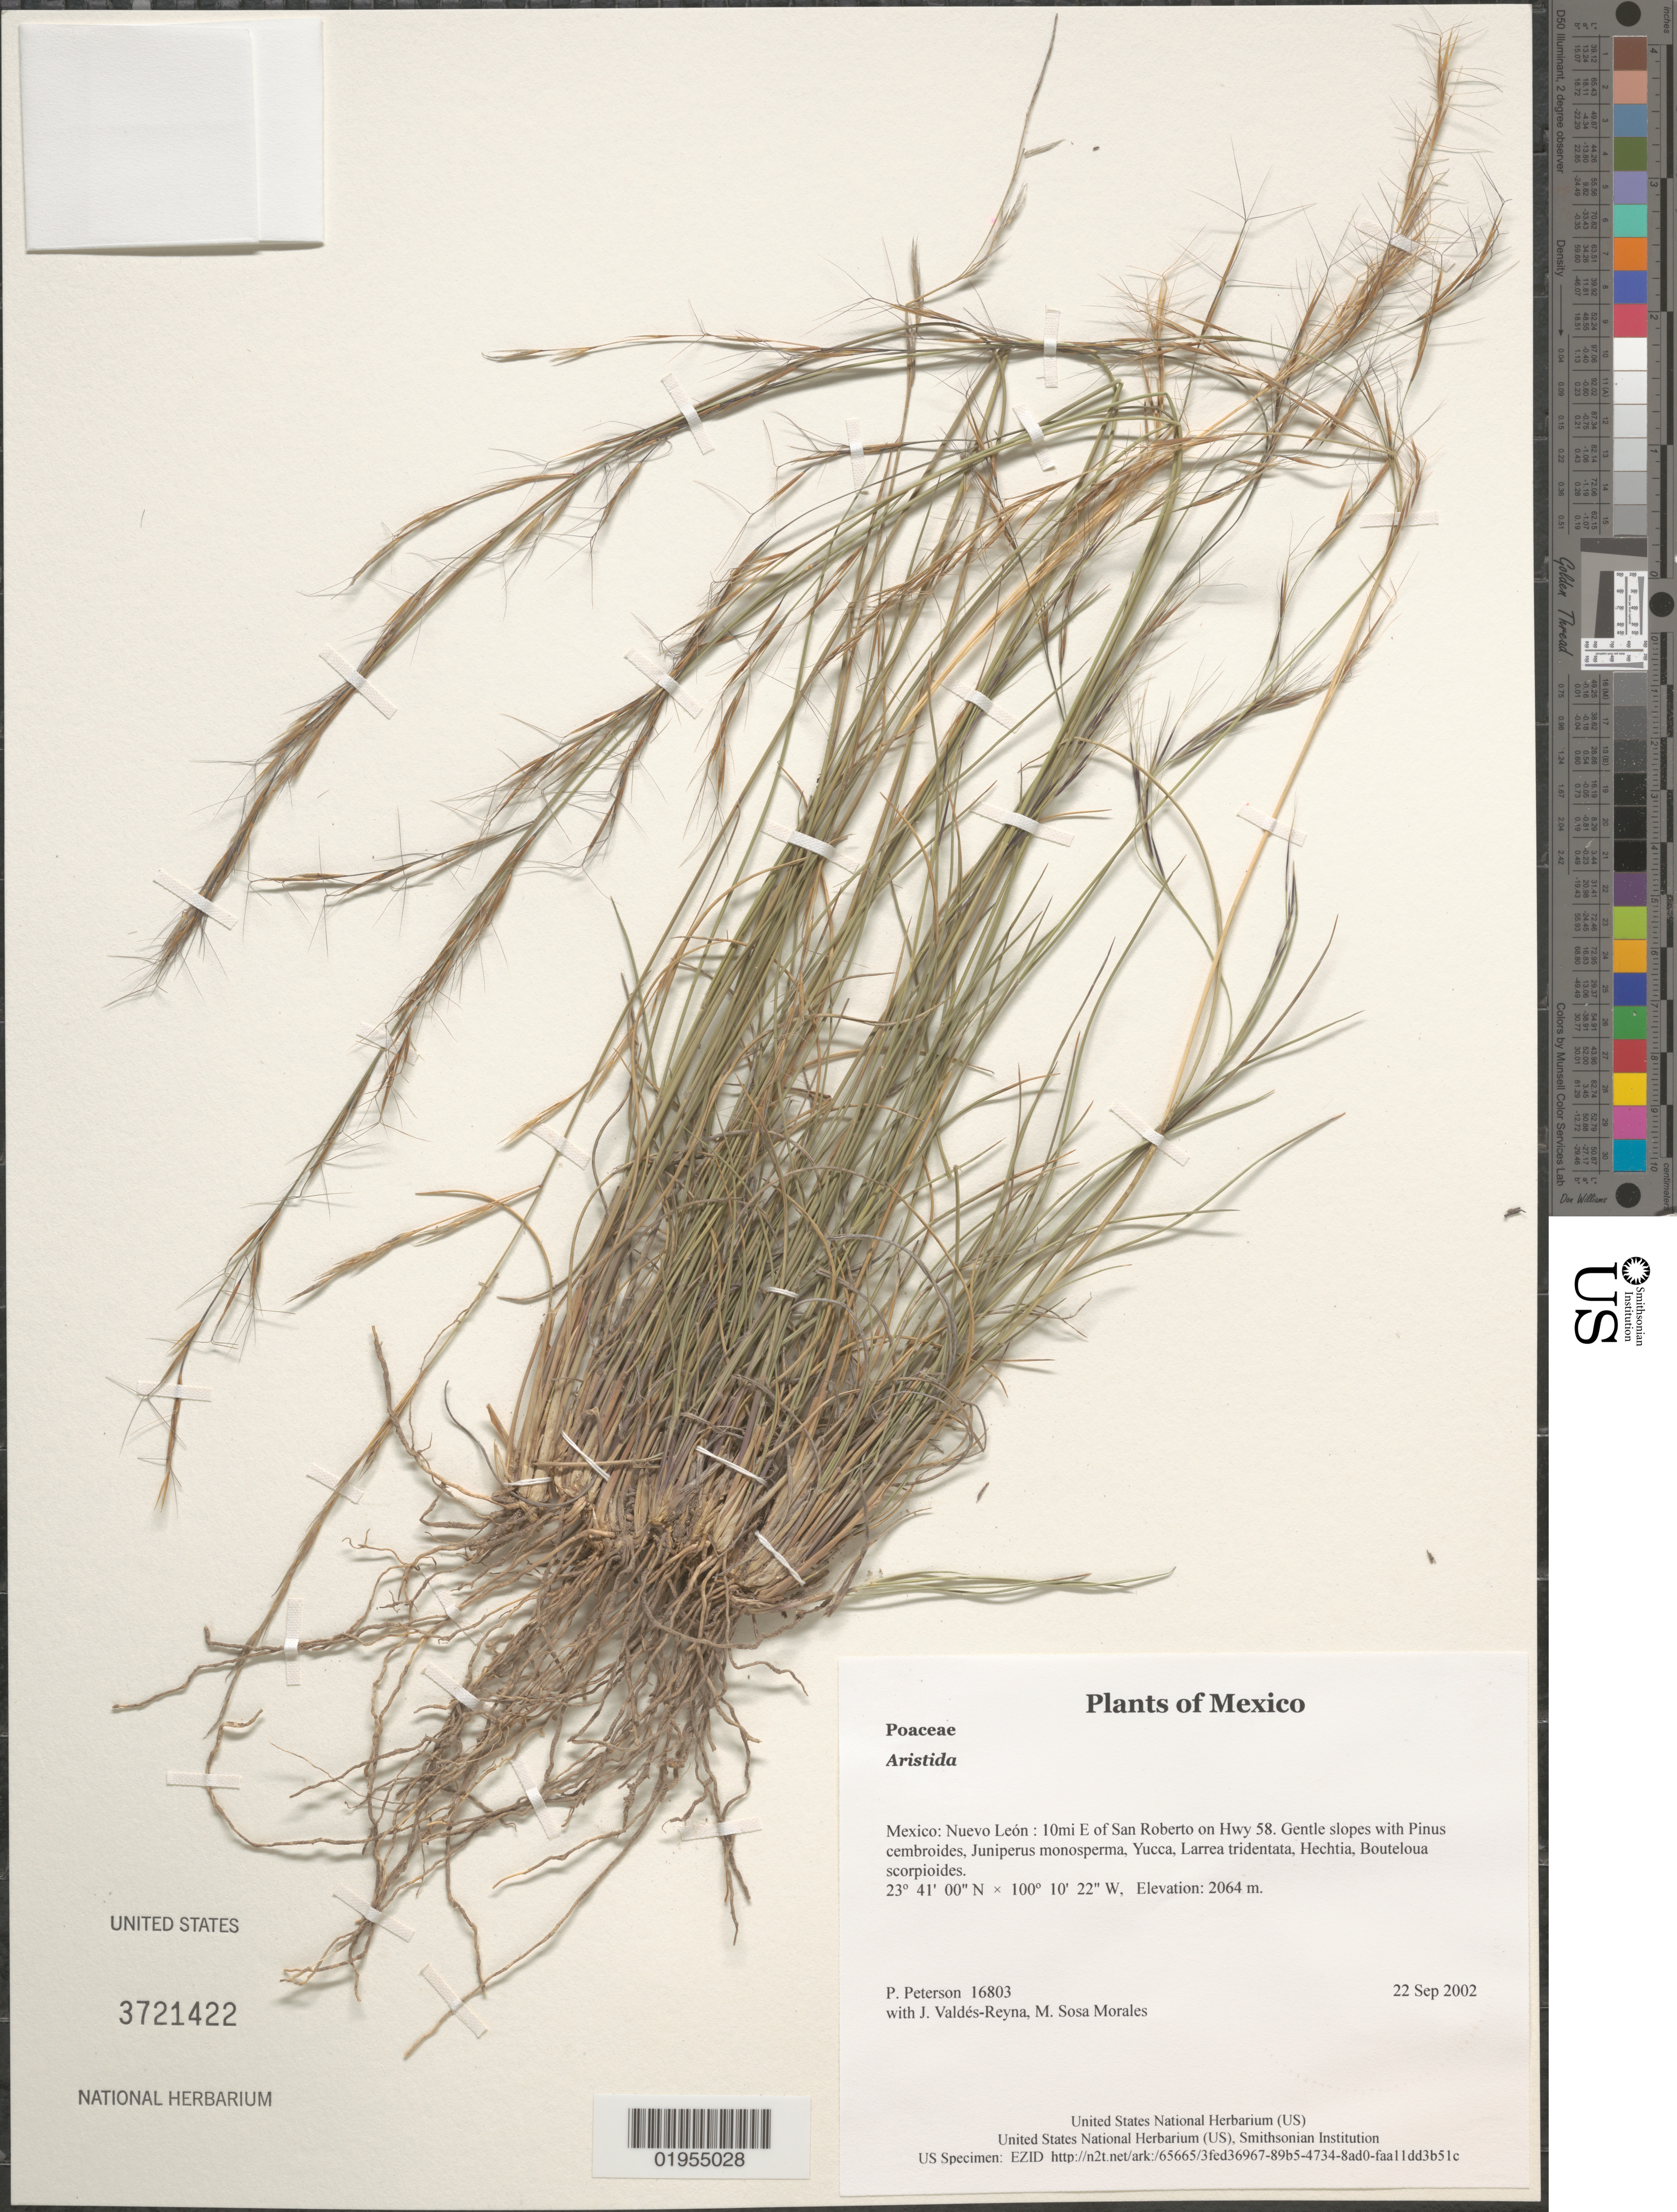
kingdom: Plantae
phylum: Tracheophyta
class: Liliopsida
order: Poales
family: Poaceae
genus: Aristida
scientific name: Aristida sp.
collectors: P. M. Peterson, J. Valdés-Reyna & M. Sosa Morales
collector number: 16803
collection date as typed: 22 Sep 2002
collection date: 2002-09-22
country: Mexico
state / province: Nuevo León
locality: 10mi E of San Roberto on Hwy 58. Gentle slopes with Pinus cembroides, Juniperus monosperma, Yucca, Larrea tridentata, Hechtia, Bouteloua scorpioides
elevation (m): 2064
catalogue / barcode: US 3721422